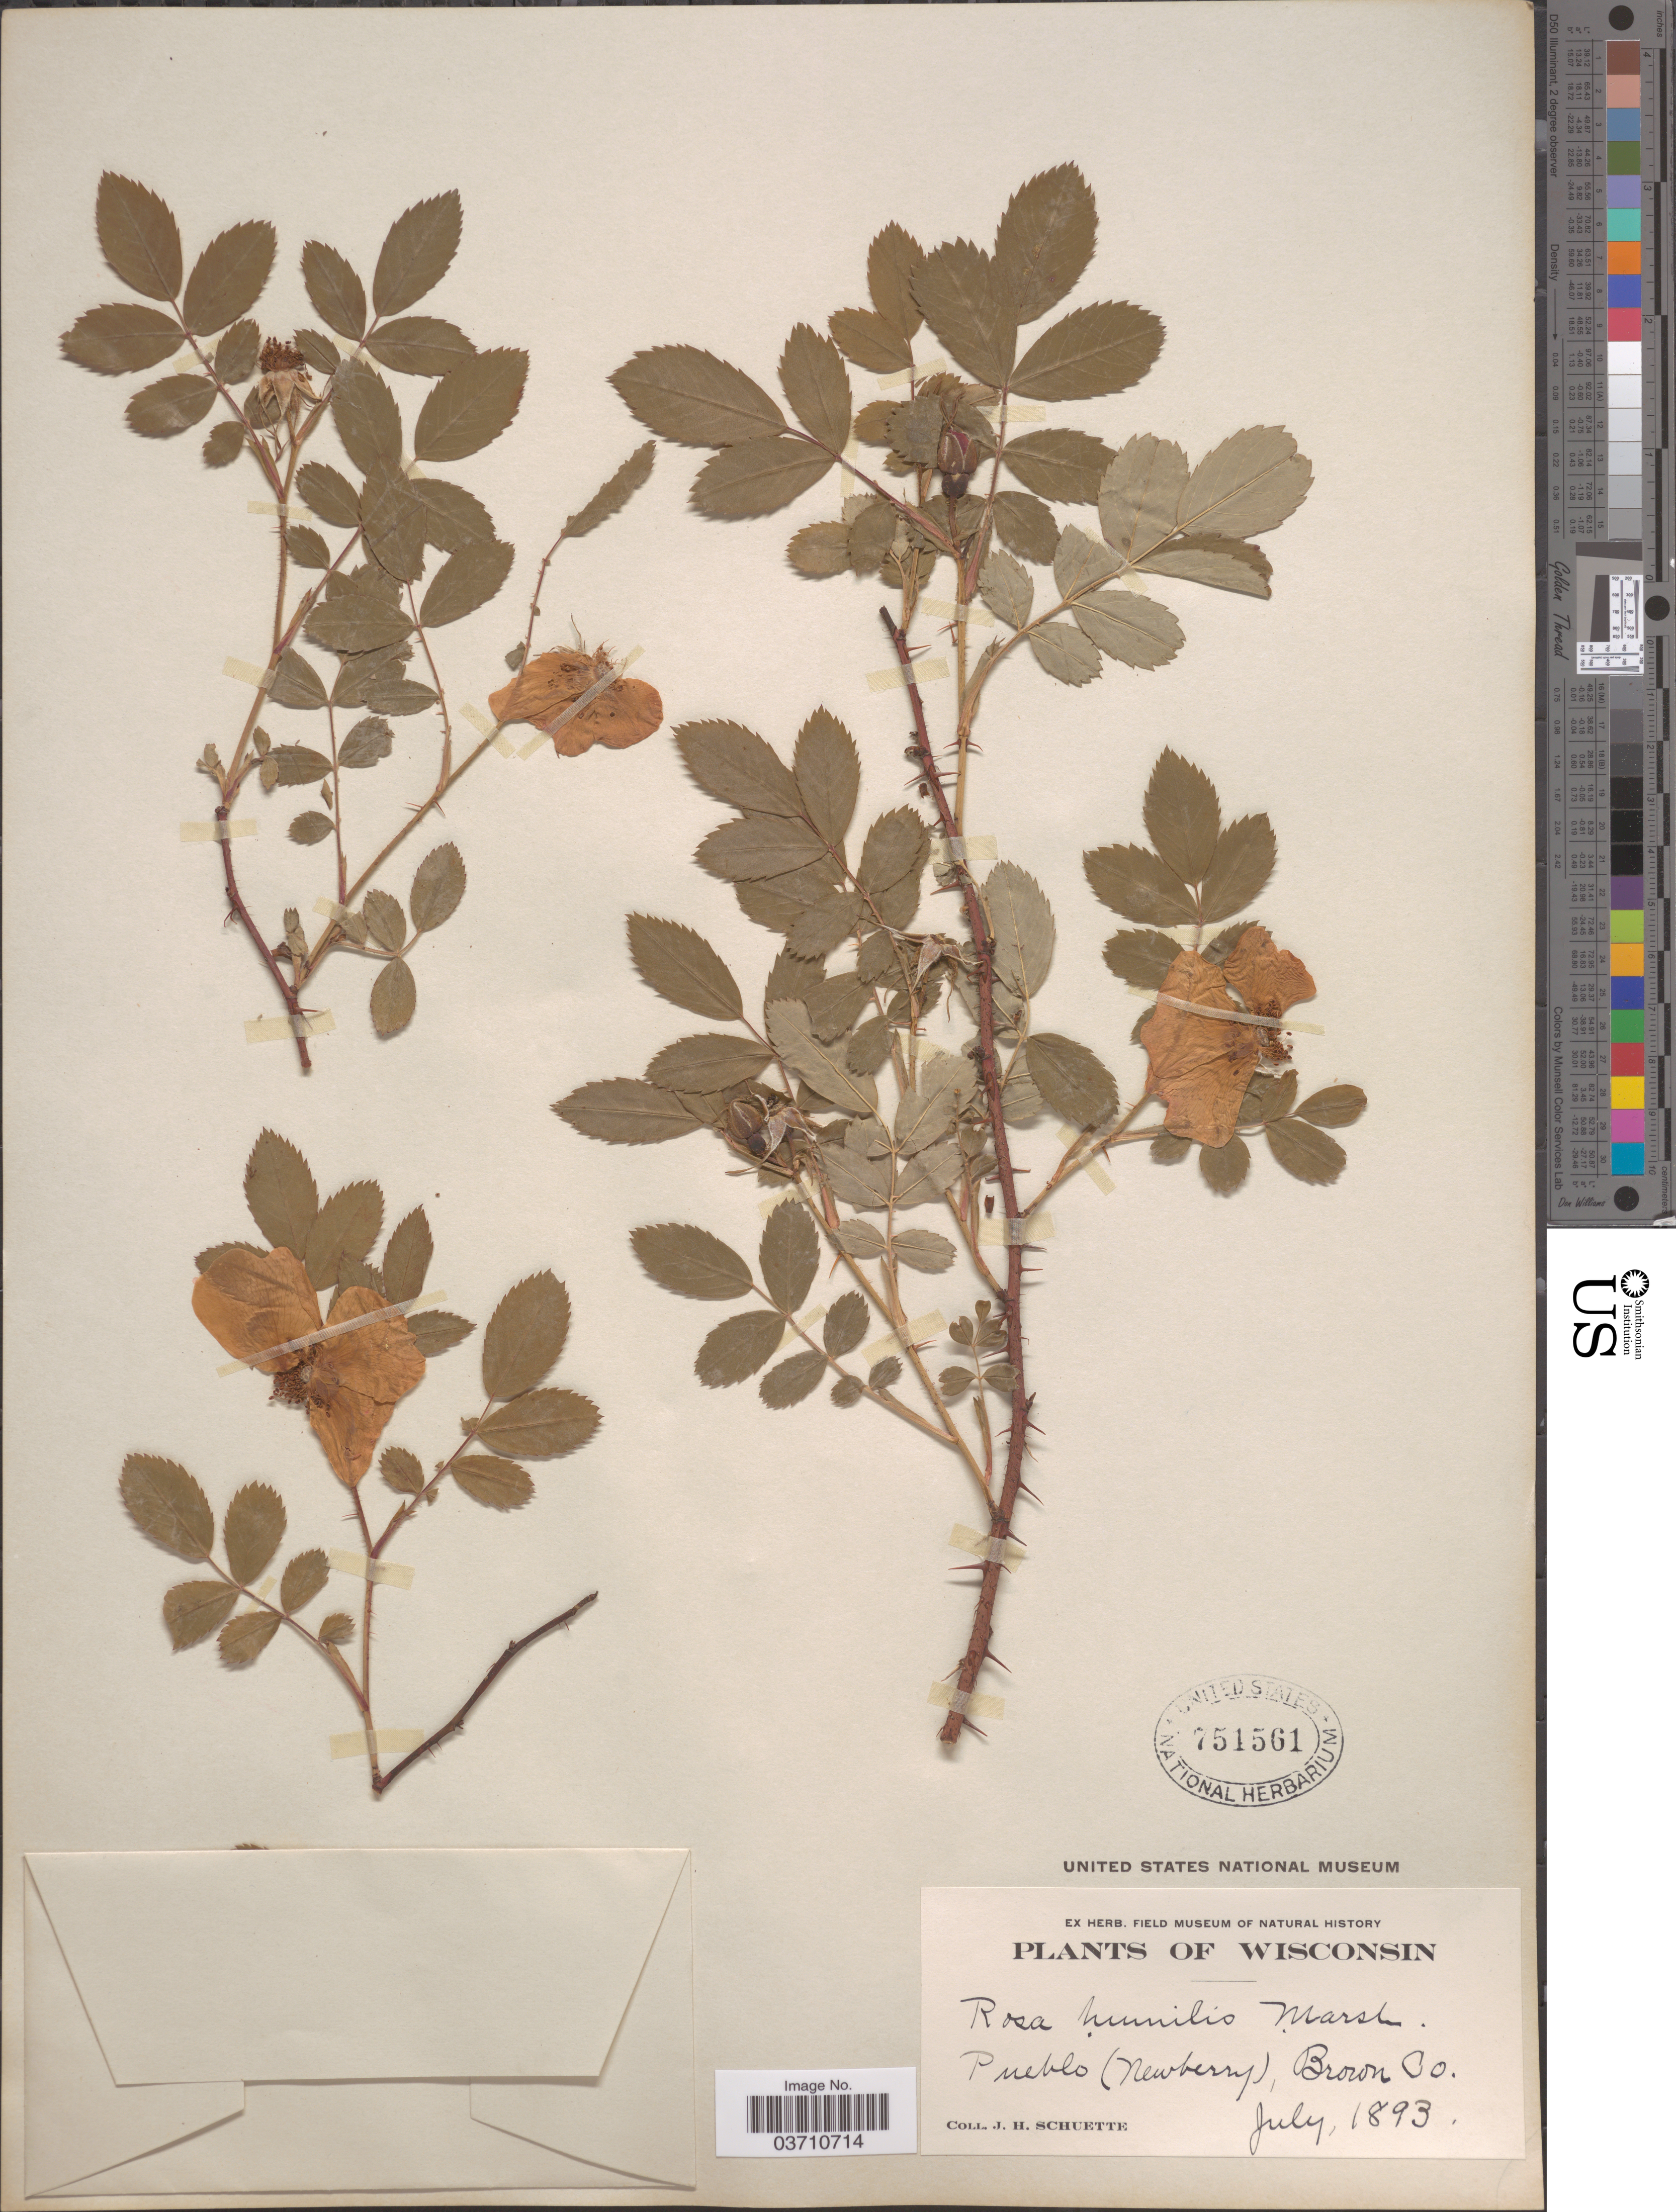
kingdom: Plantae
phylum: Tracheophyta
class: Magnoliopsida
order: Rosales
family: Rosaceae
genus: Rosa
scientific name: Rosa carolina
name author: L.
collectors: J. H. Schuette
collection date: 1893-07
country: United States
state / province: Wisconsin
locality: Pueblo (Newberry), Brown Co.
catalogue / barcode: US 751561